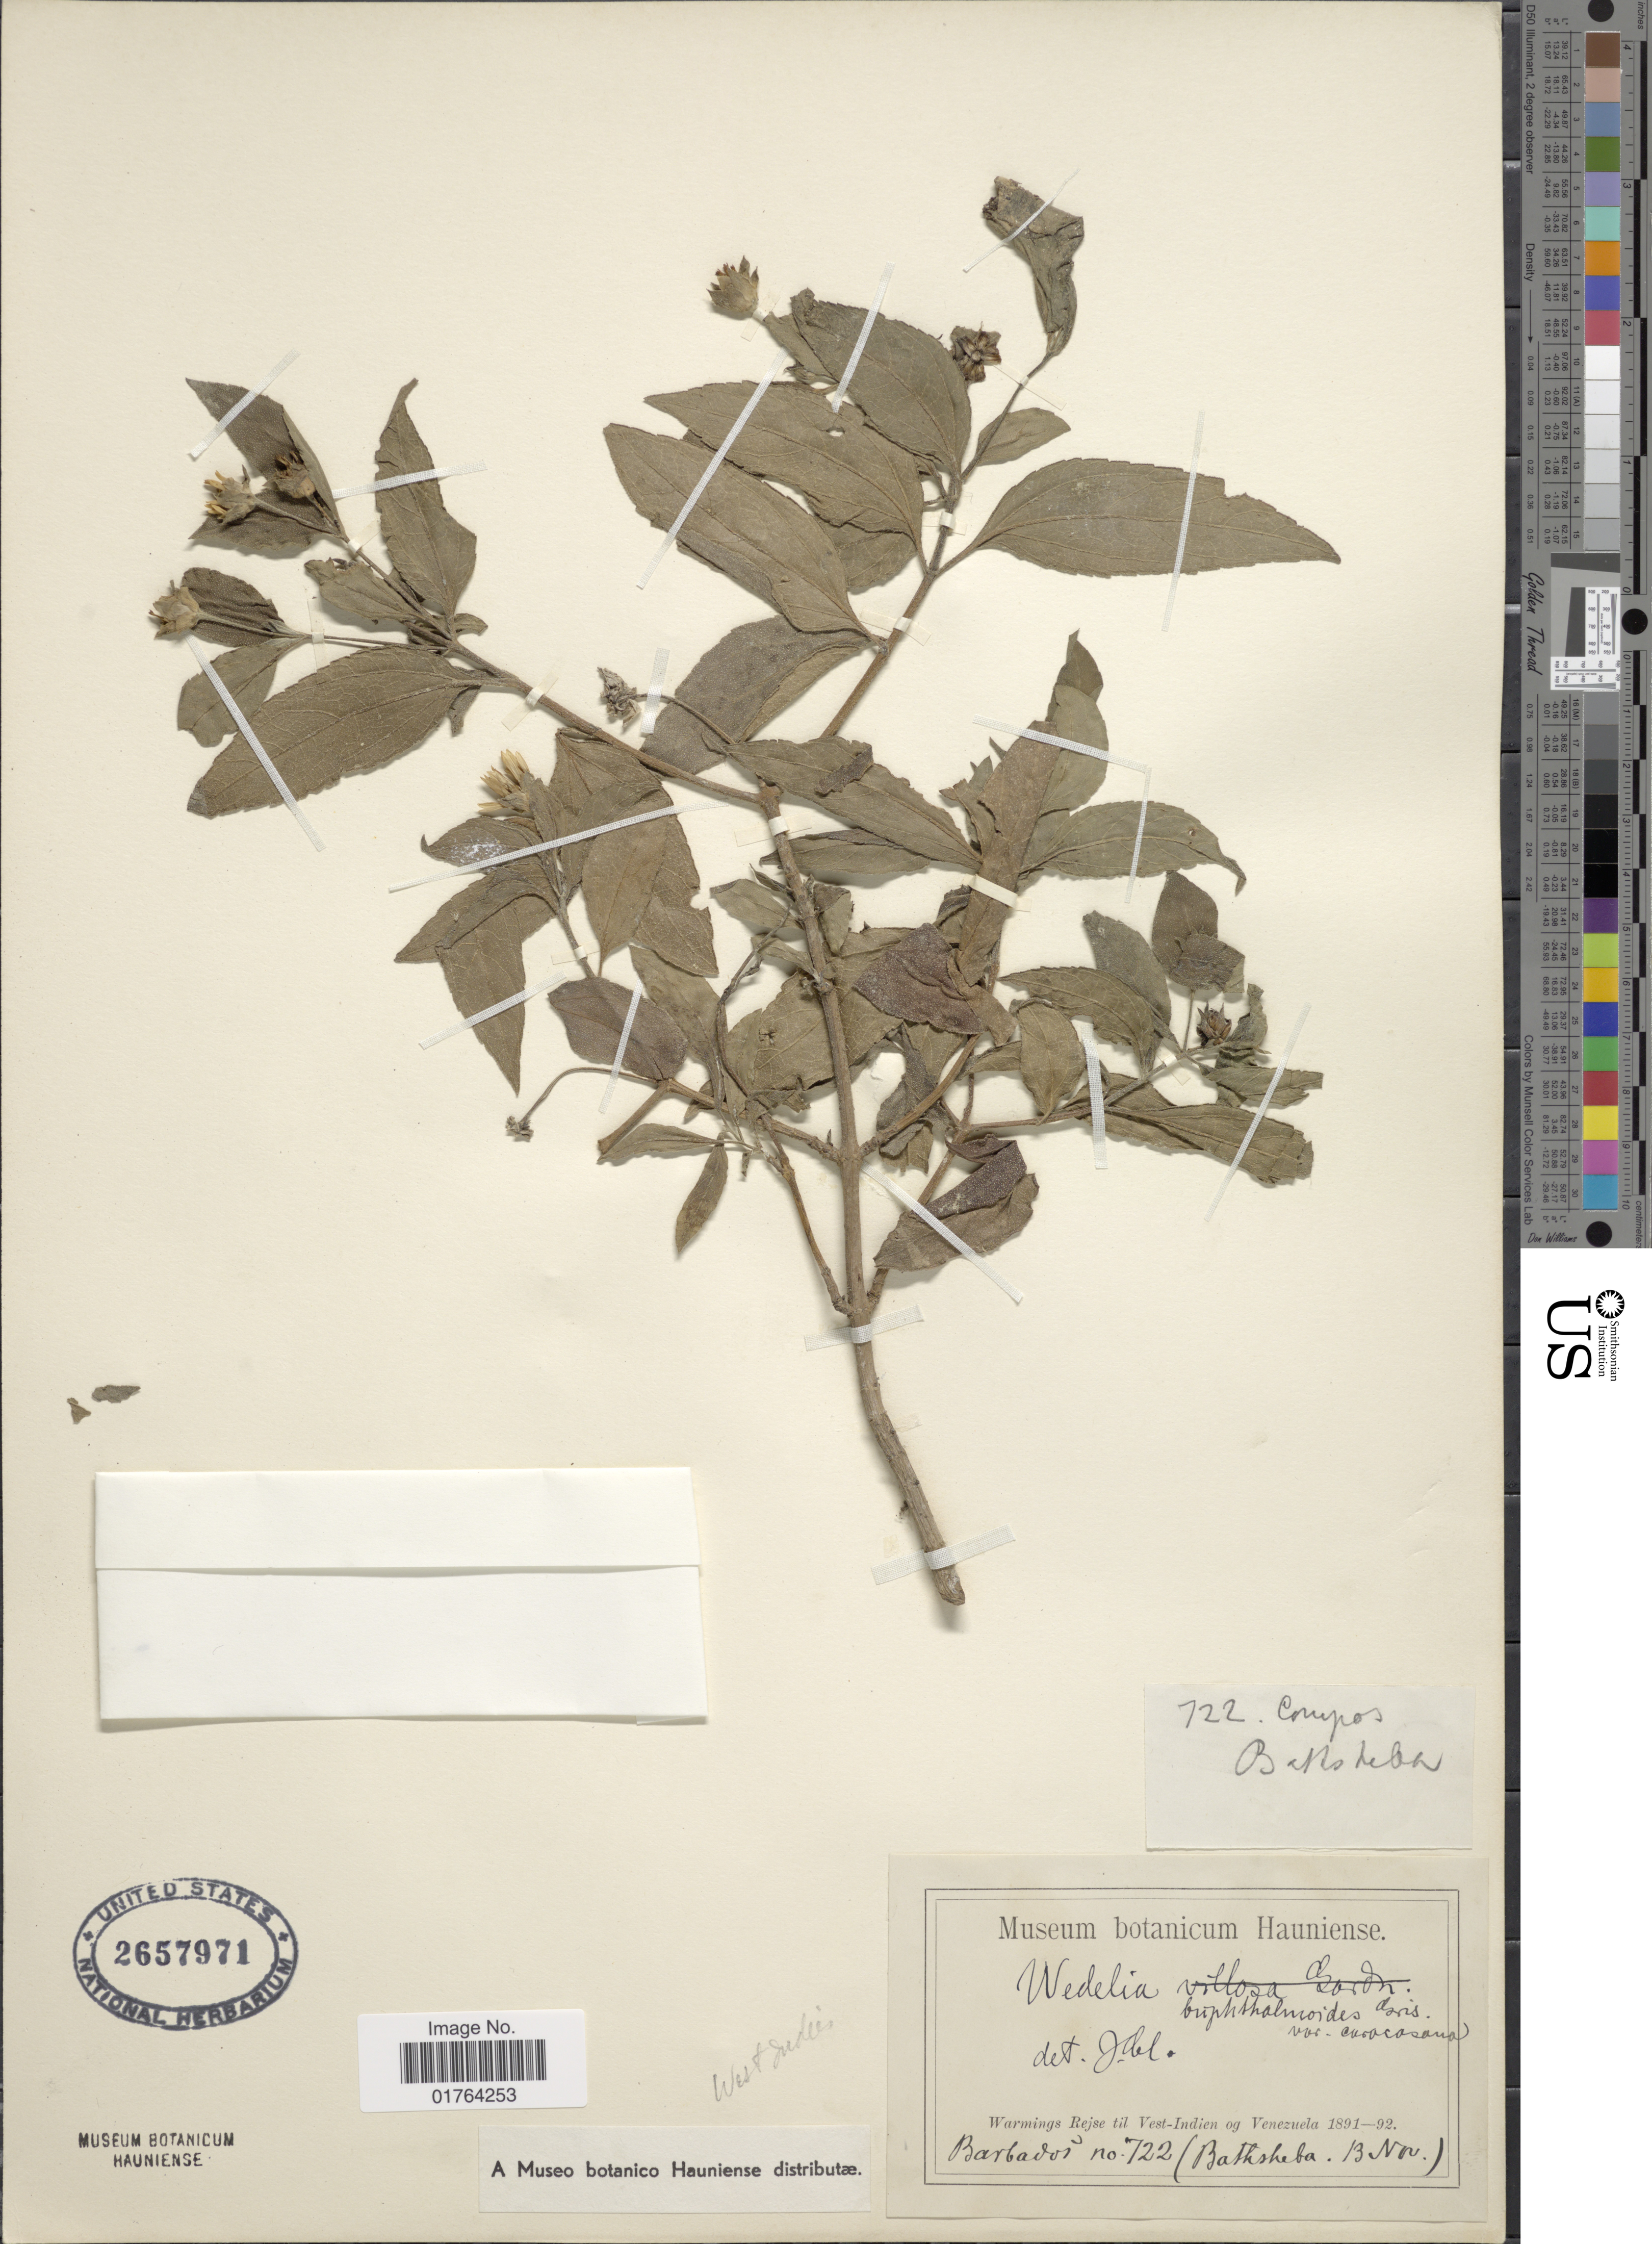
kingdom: Plantae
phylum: Tracheophyta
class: Magnoliopsida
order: Asterales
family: Asteraceae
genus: Wedelia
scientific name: Wedelia buphtalmiflora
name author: Lorentz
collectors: -. Warmings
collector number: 722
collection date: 1891-11-13/1892-11-13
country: Venezuela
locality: Rejse til Vest-Indien og Venezuela, Barbados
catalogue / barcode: US 2657971